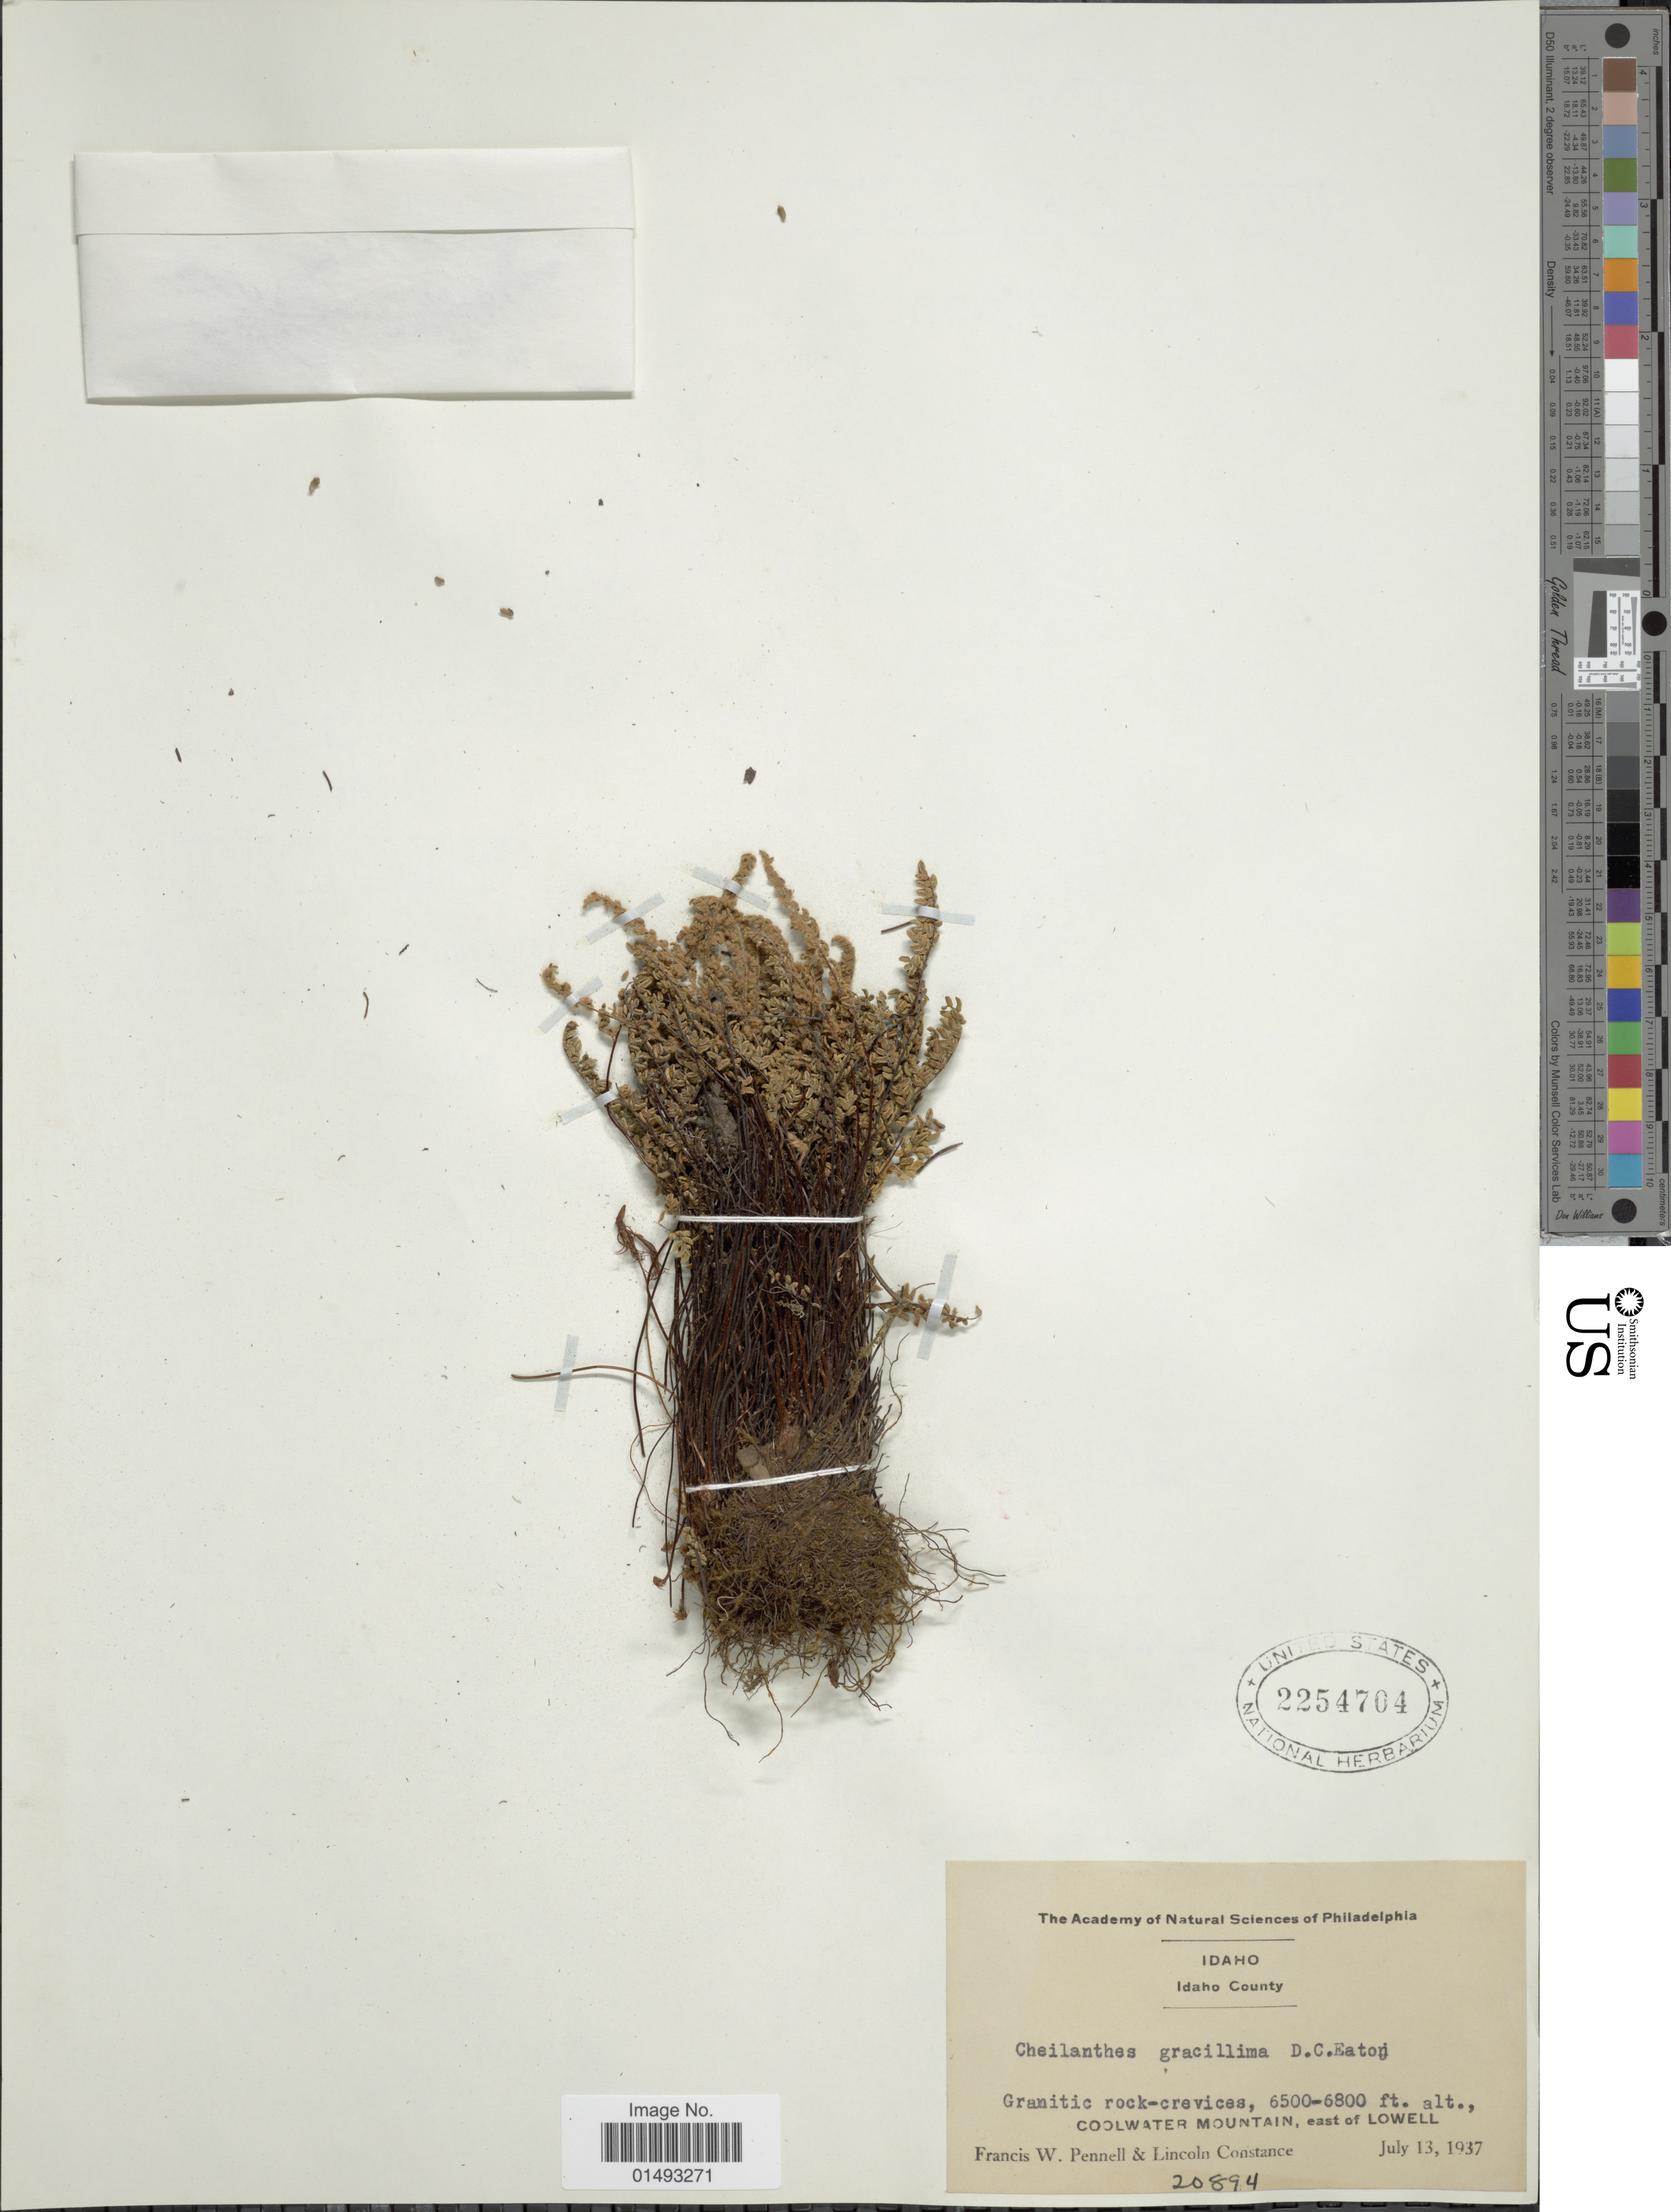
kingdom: Plantae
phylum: Tracheophyta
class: Polypodiopsida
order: Polypodiales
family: Pteridaceae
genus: Myriopteris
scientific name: Myriopteris gracillima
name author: (D.C. Eaton) J. Sm.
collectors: F. W. Pennell & L. Constance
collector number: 20894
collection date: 1937-07-13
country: United States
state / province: Idaho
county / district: Idaho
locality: Coolwater Mountain, east of Lowell. Granitic rock-crevices.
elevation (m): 1981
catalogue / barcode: US 2254704